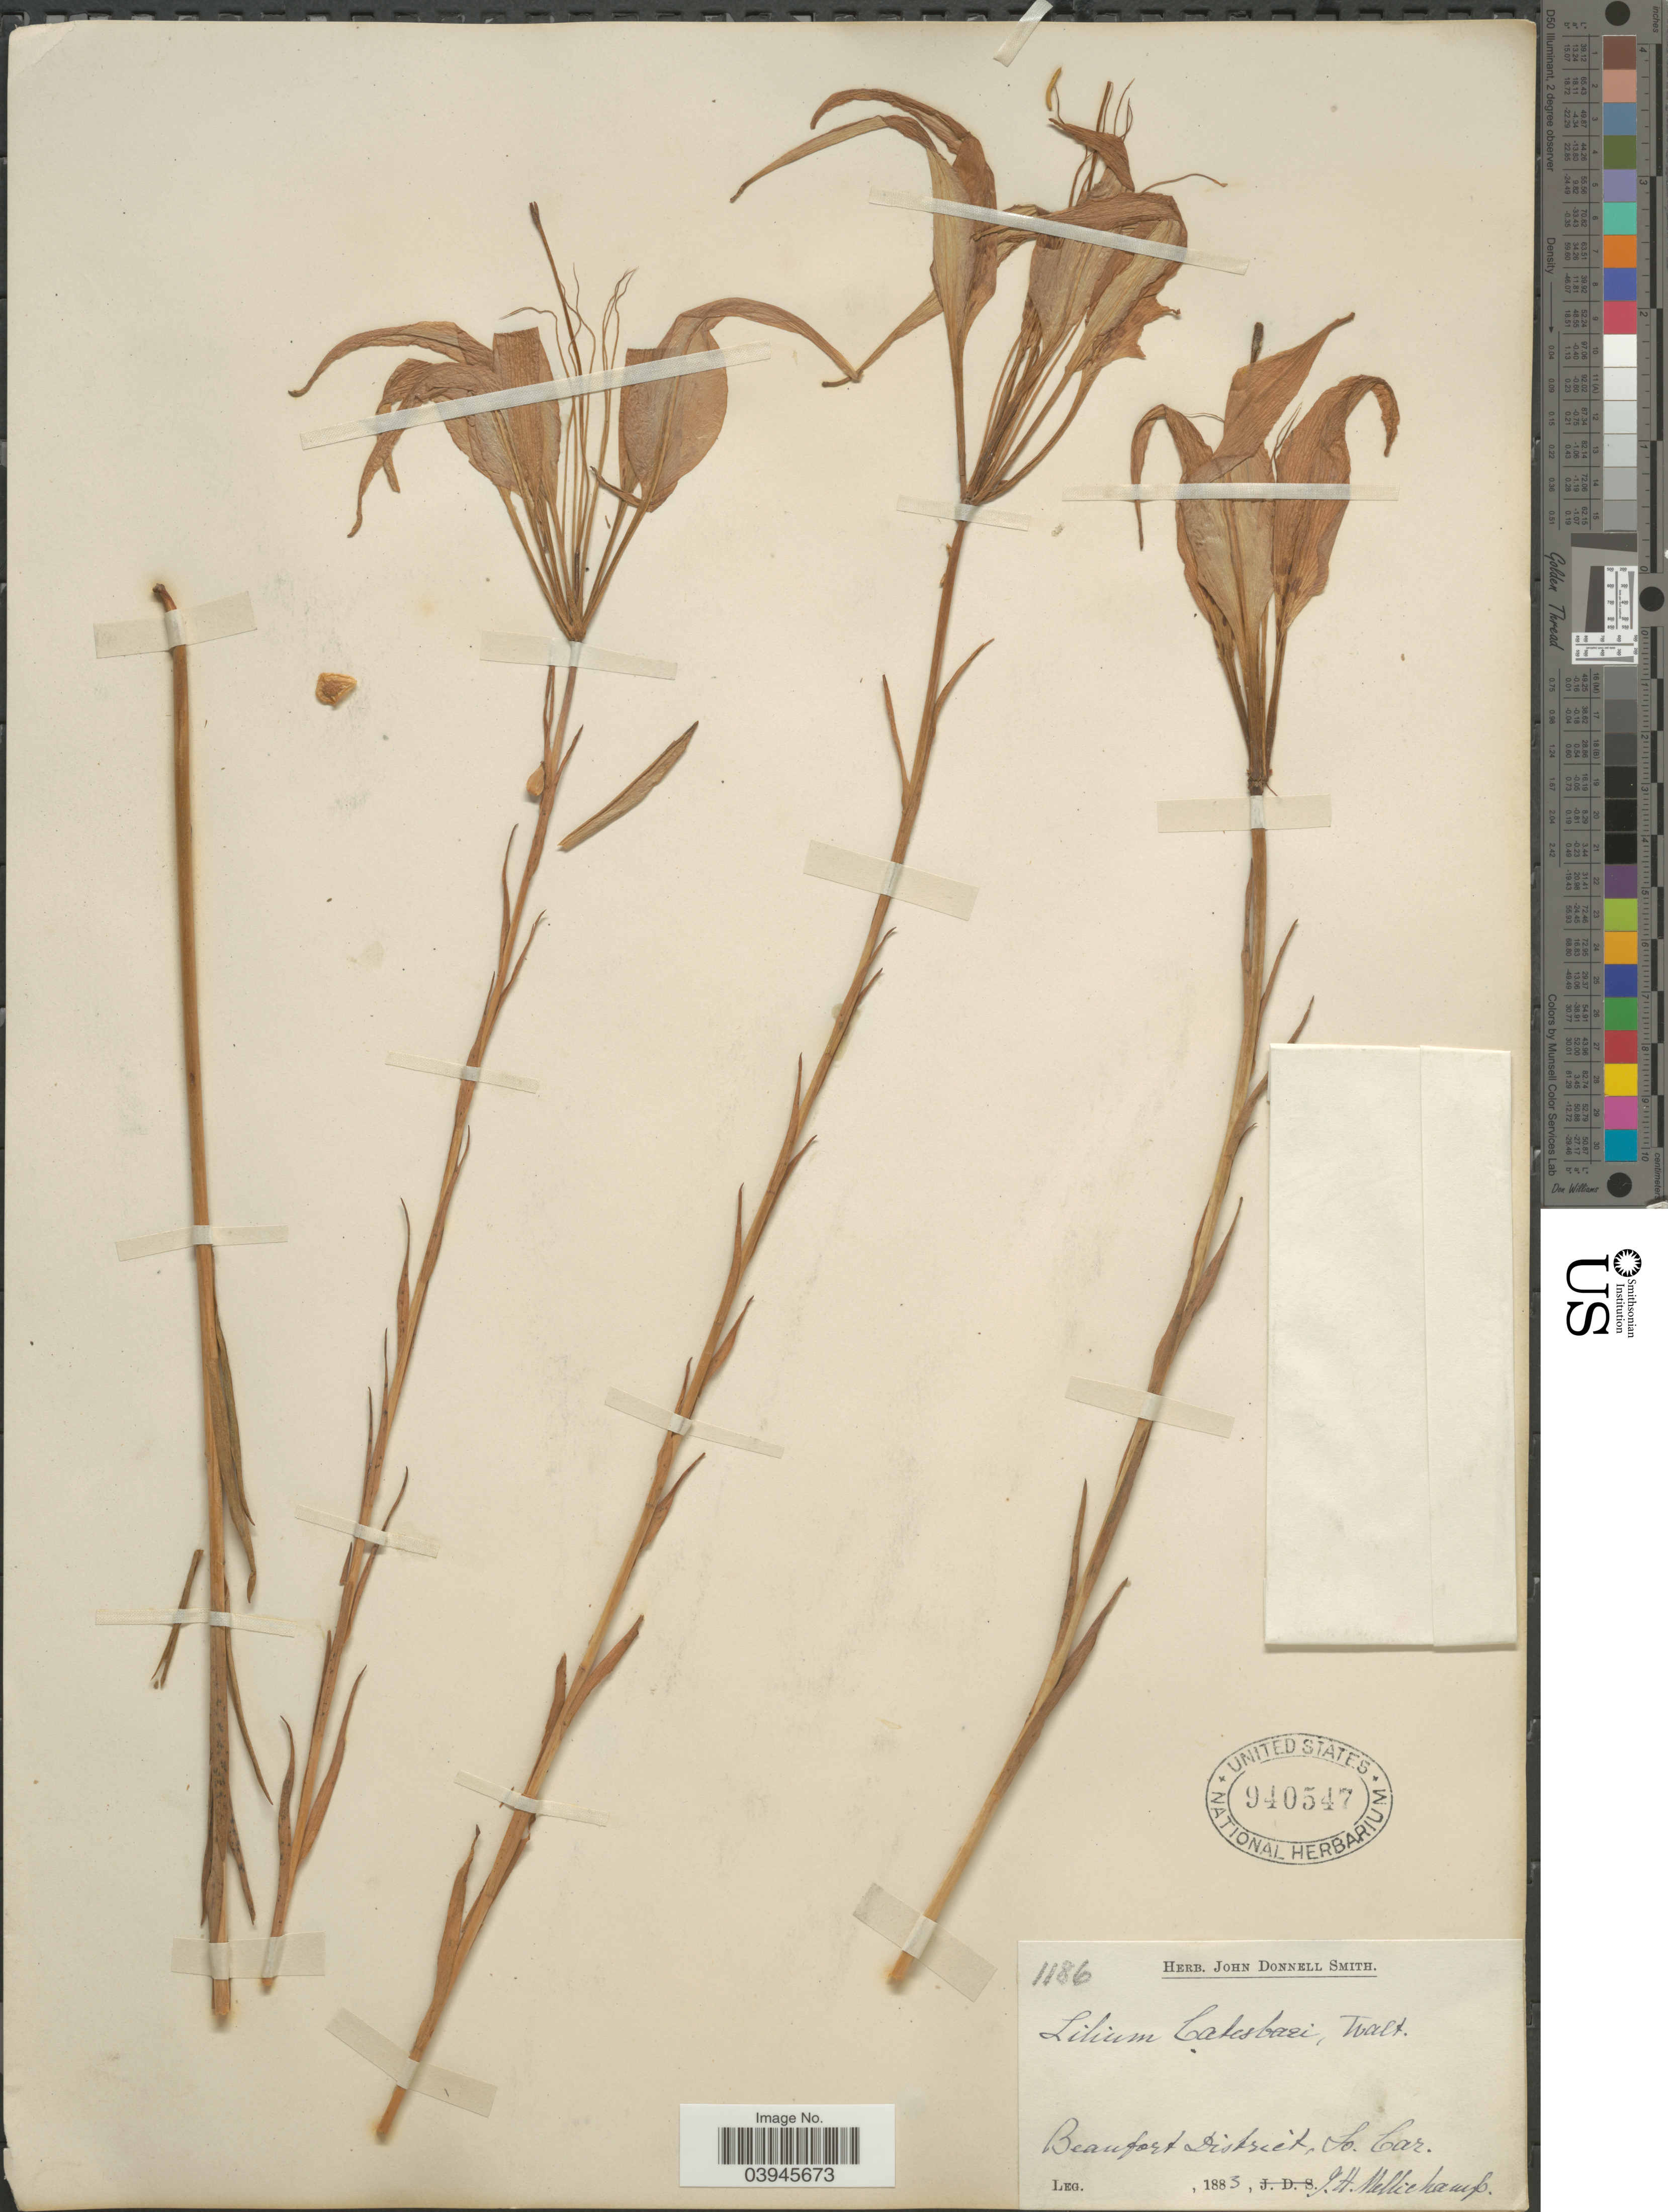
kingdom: Plantae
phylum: Tracheophyta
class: Liliopsida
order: Liliales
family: Liliaceae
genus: Lilium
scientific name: Lilium catesbaei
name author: Walter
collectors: J. H. Mellichamp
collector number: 1186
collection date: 1883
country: United States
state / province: South Carolina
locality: Beaufort District.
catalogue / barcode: US 940547